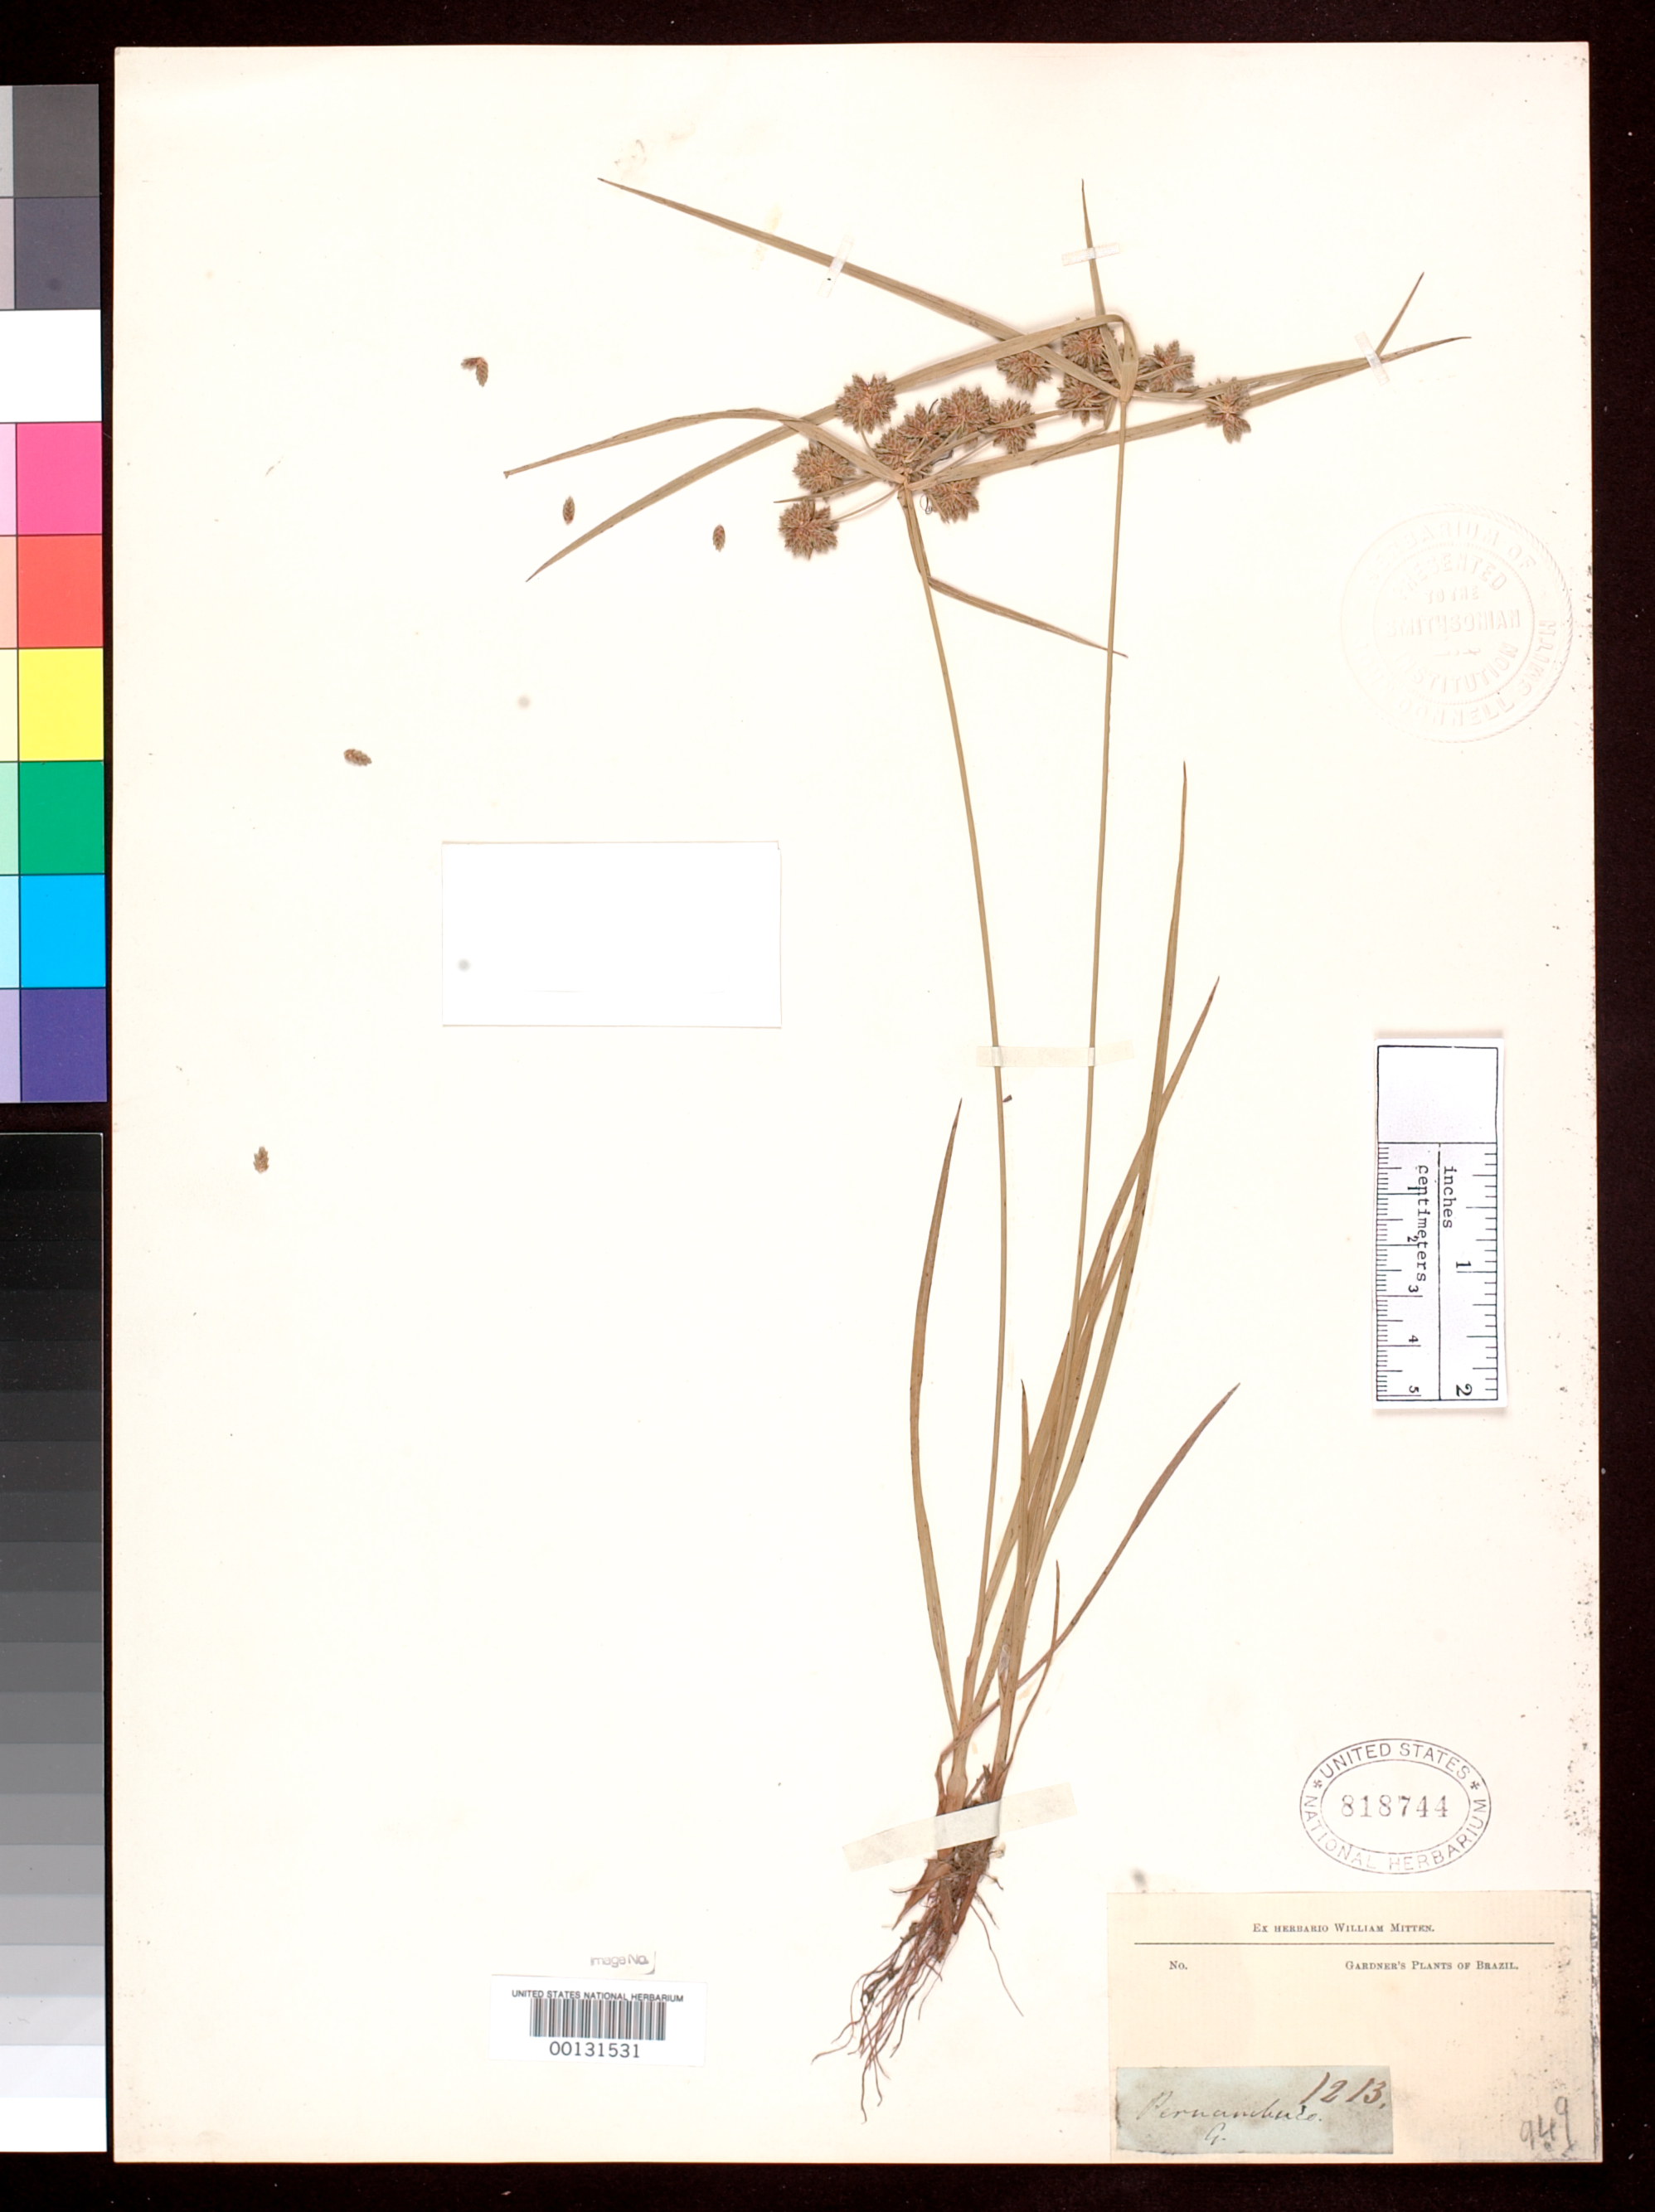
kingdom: Plantae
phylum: Tracheophyta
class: Liliopsida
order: Poales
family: Cyperaceae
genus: Cyperus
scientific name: Cyperus gardneri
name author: Nees in Mart.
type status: Isotype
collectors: G. Gardner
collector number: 1213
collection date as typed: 1838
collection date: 1838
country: Brazil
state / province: Pernambuco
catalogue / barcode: US 818744